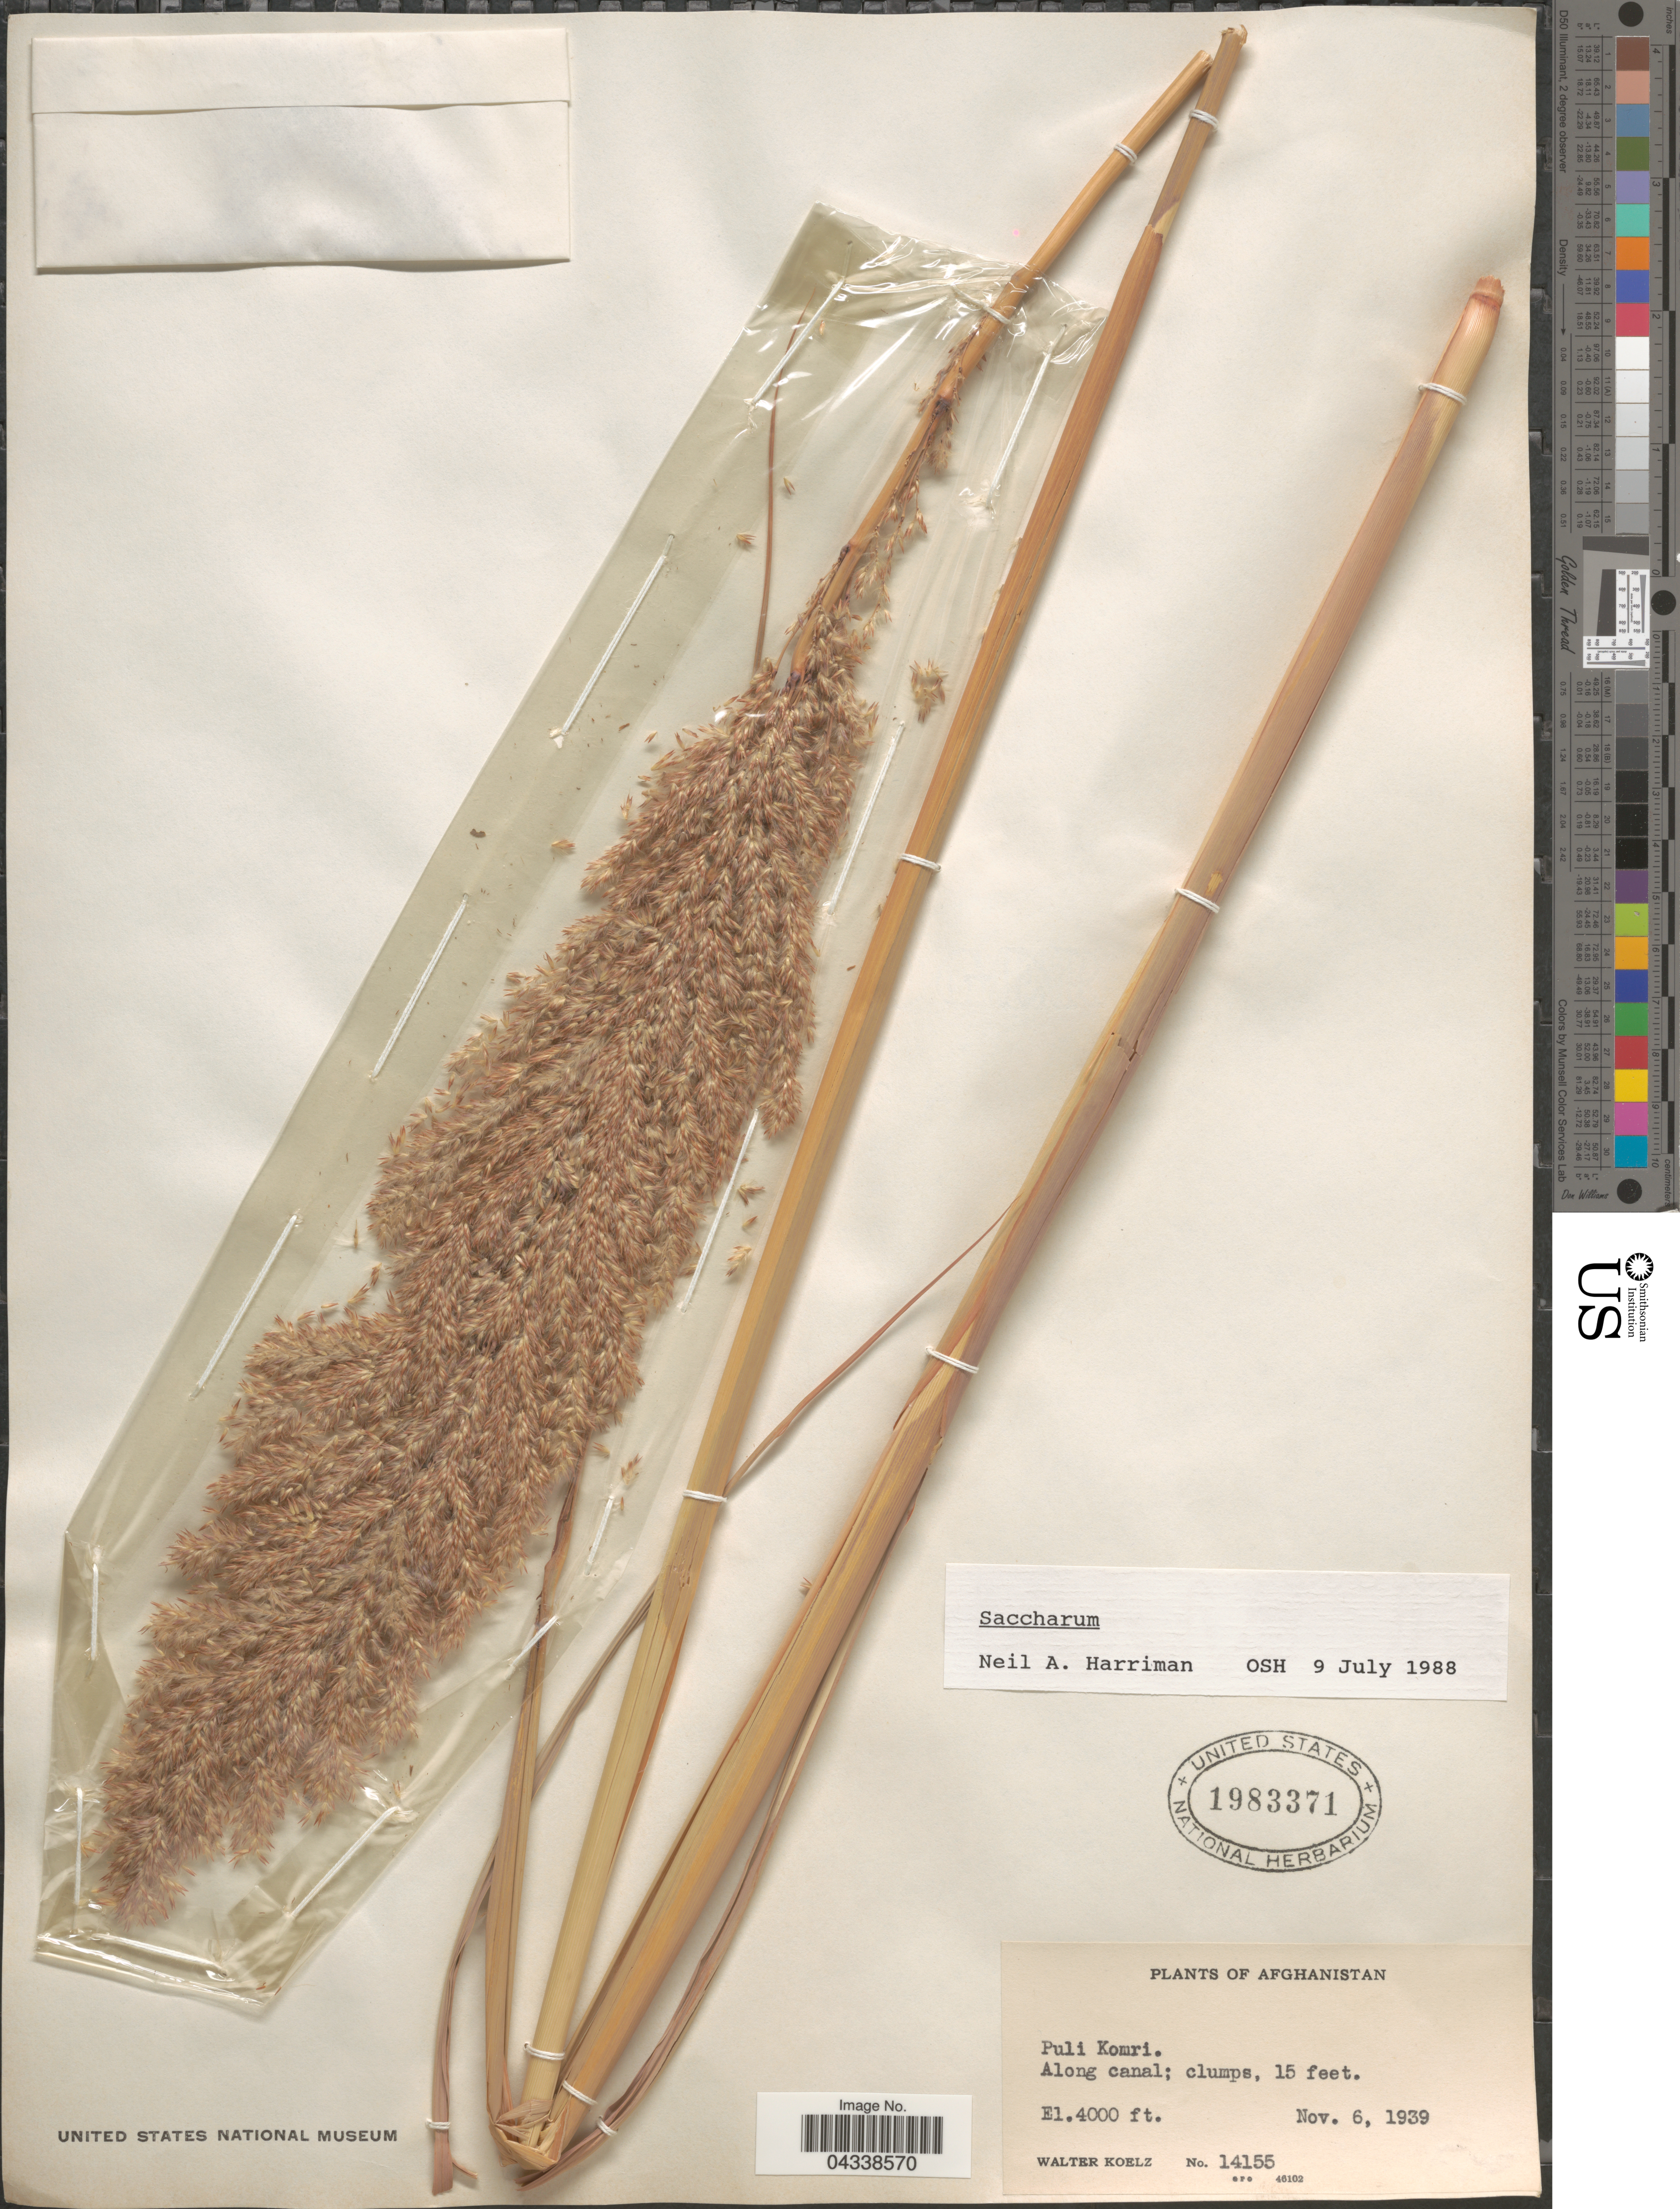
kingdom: Plantae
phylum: Tracheophyta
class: Liliopsida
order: Poales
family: Poaceae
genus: Saccharum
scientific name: Saccharum sp.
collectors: W. N. Koelz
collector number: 14155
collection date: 1939-11-06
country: Afghanistan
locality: Puli Komri. Along canal.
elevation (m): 1219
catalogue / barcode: US 1983371